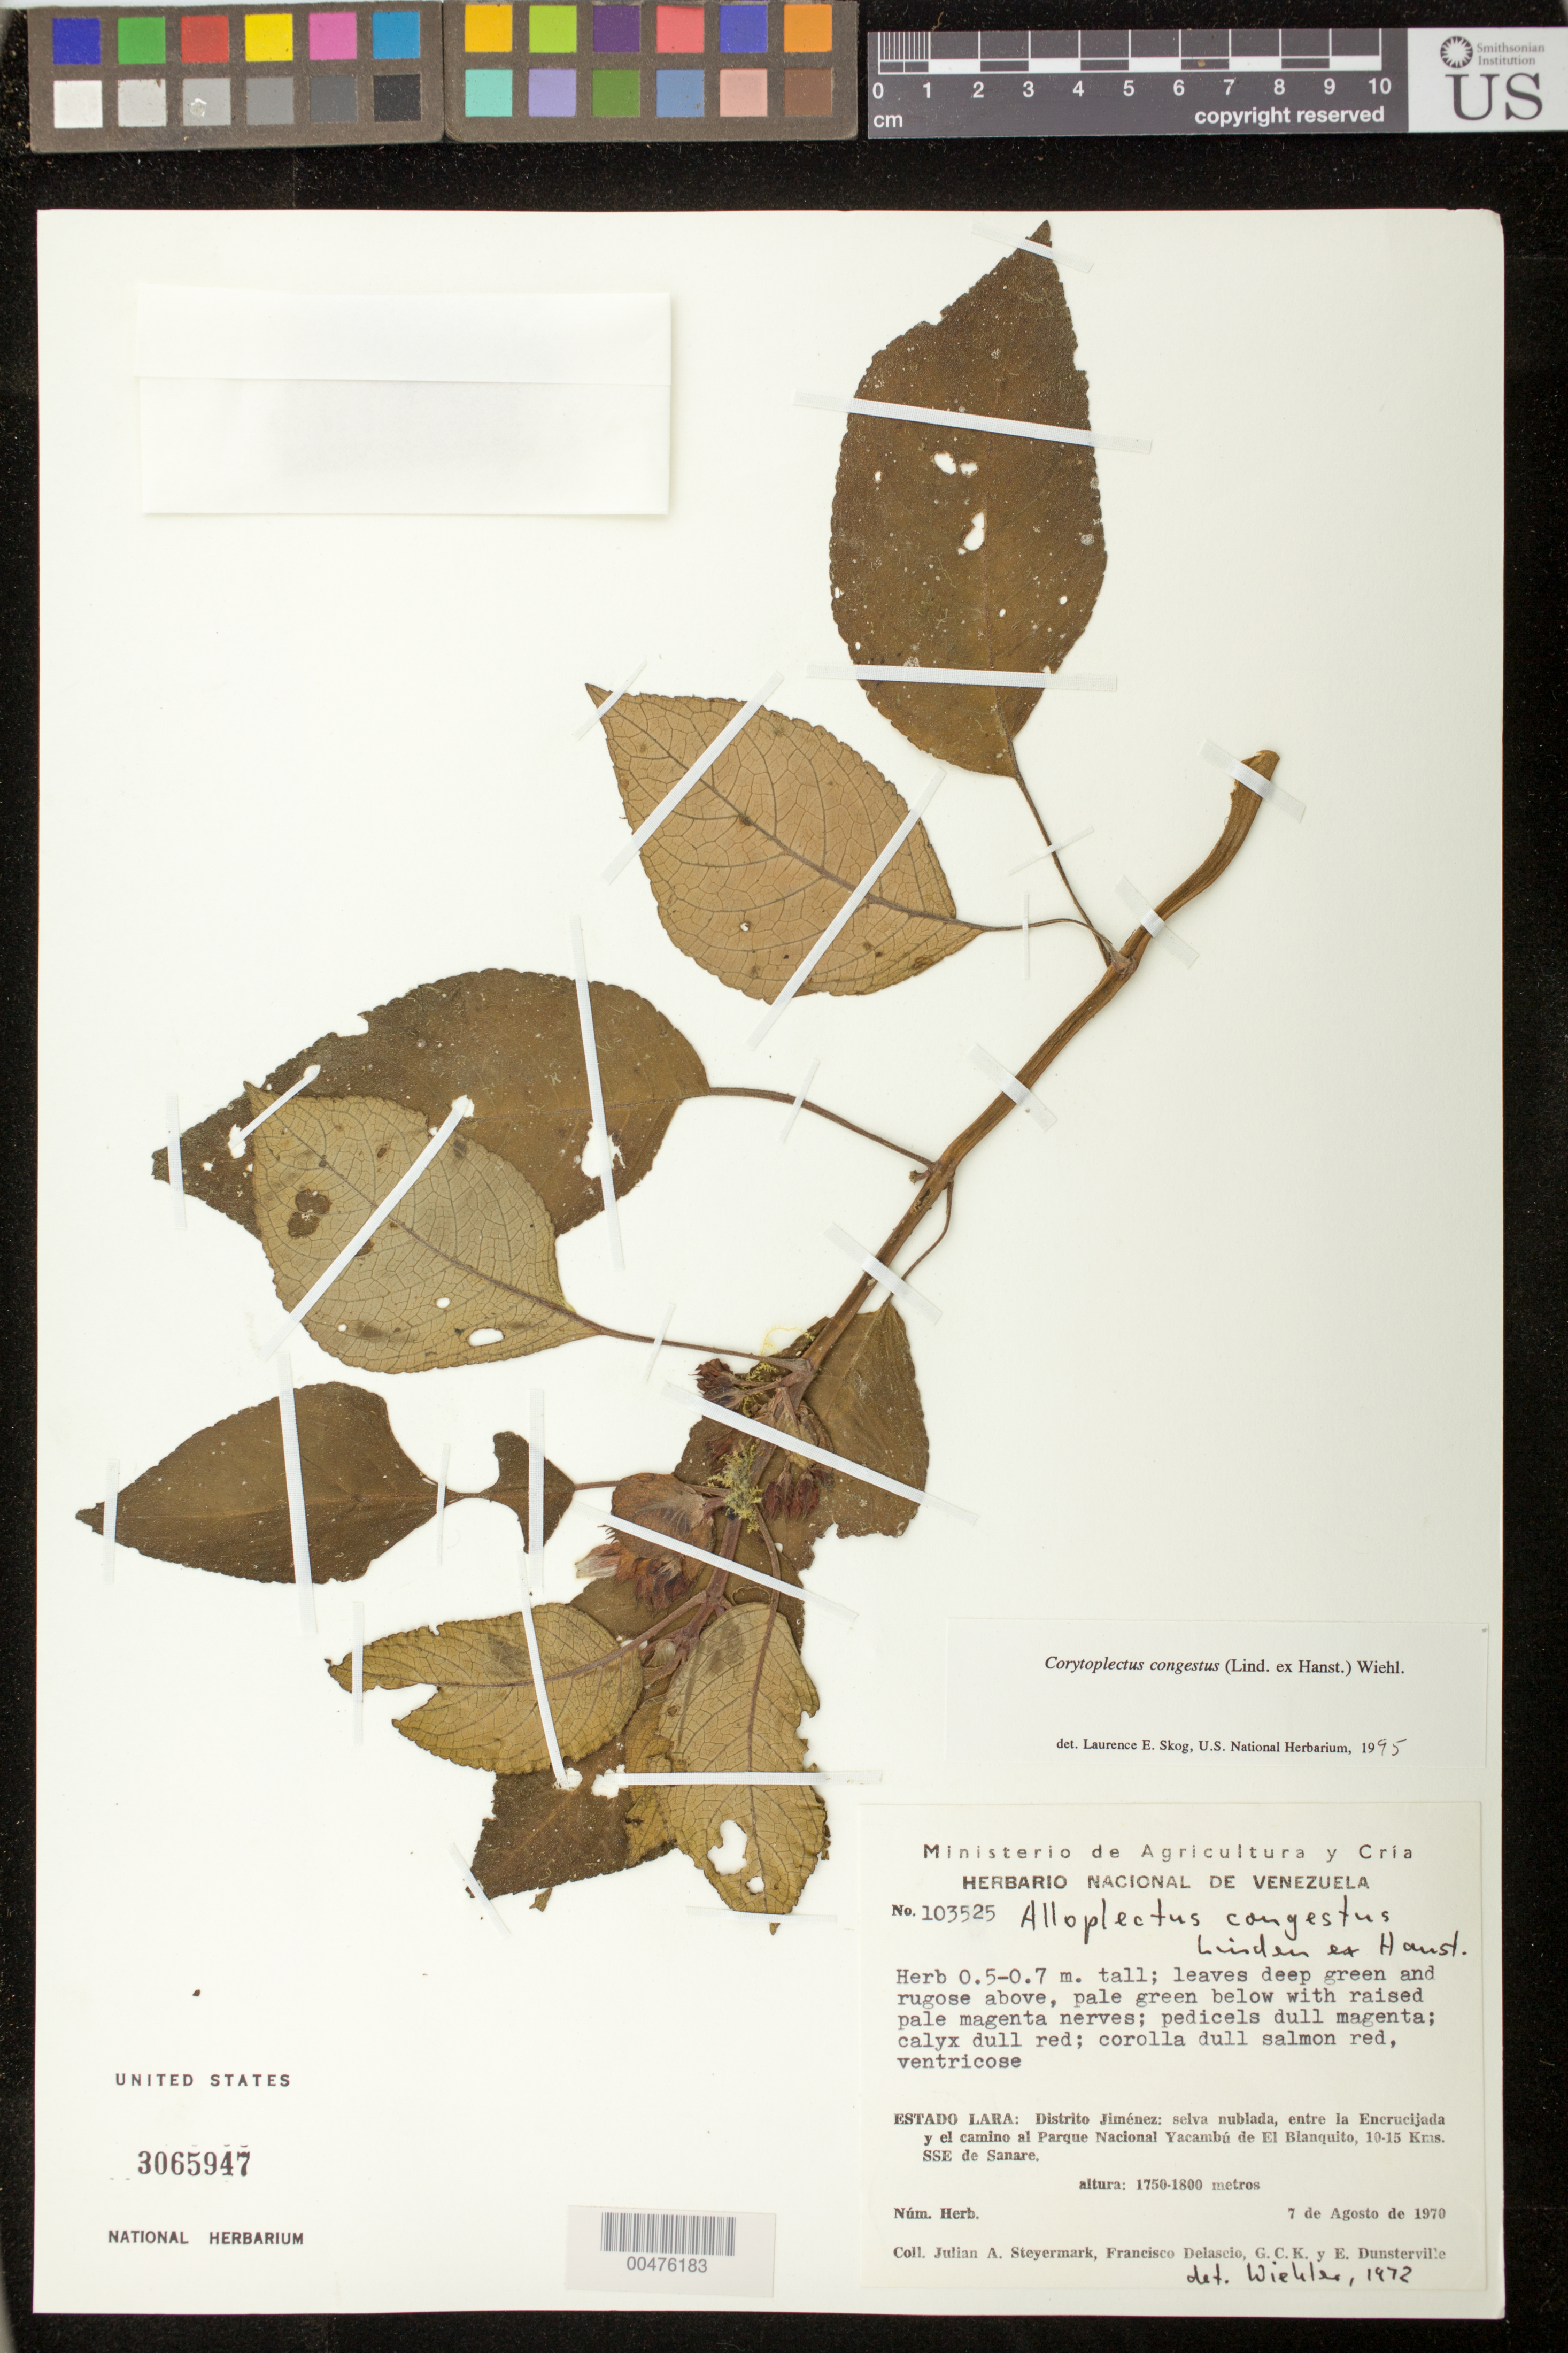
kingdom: Plantae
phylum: Tracheophyta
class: Magnoliopsida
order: Lamiales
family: Gesneriaceae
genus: Corytoplectus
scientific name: Corytoplectus congestus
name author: (Linden ex Hanst.) Wiehler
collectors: J. Steyermark, F. Delascio C., G. C. K. Dunsterville & E. Dunsterville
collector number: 103525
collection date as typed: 07 Aug 1970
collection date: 1970-08-07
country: Venezuela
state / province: Lara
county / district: Jiménez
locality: Jimenez, Yacambu de El Blanquito National Park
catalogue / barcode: US 3065947